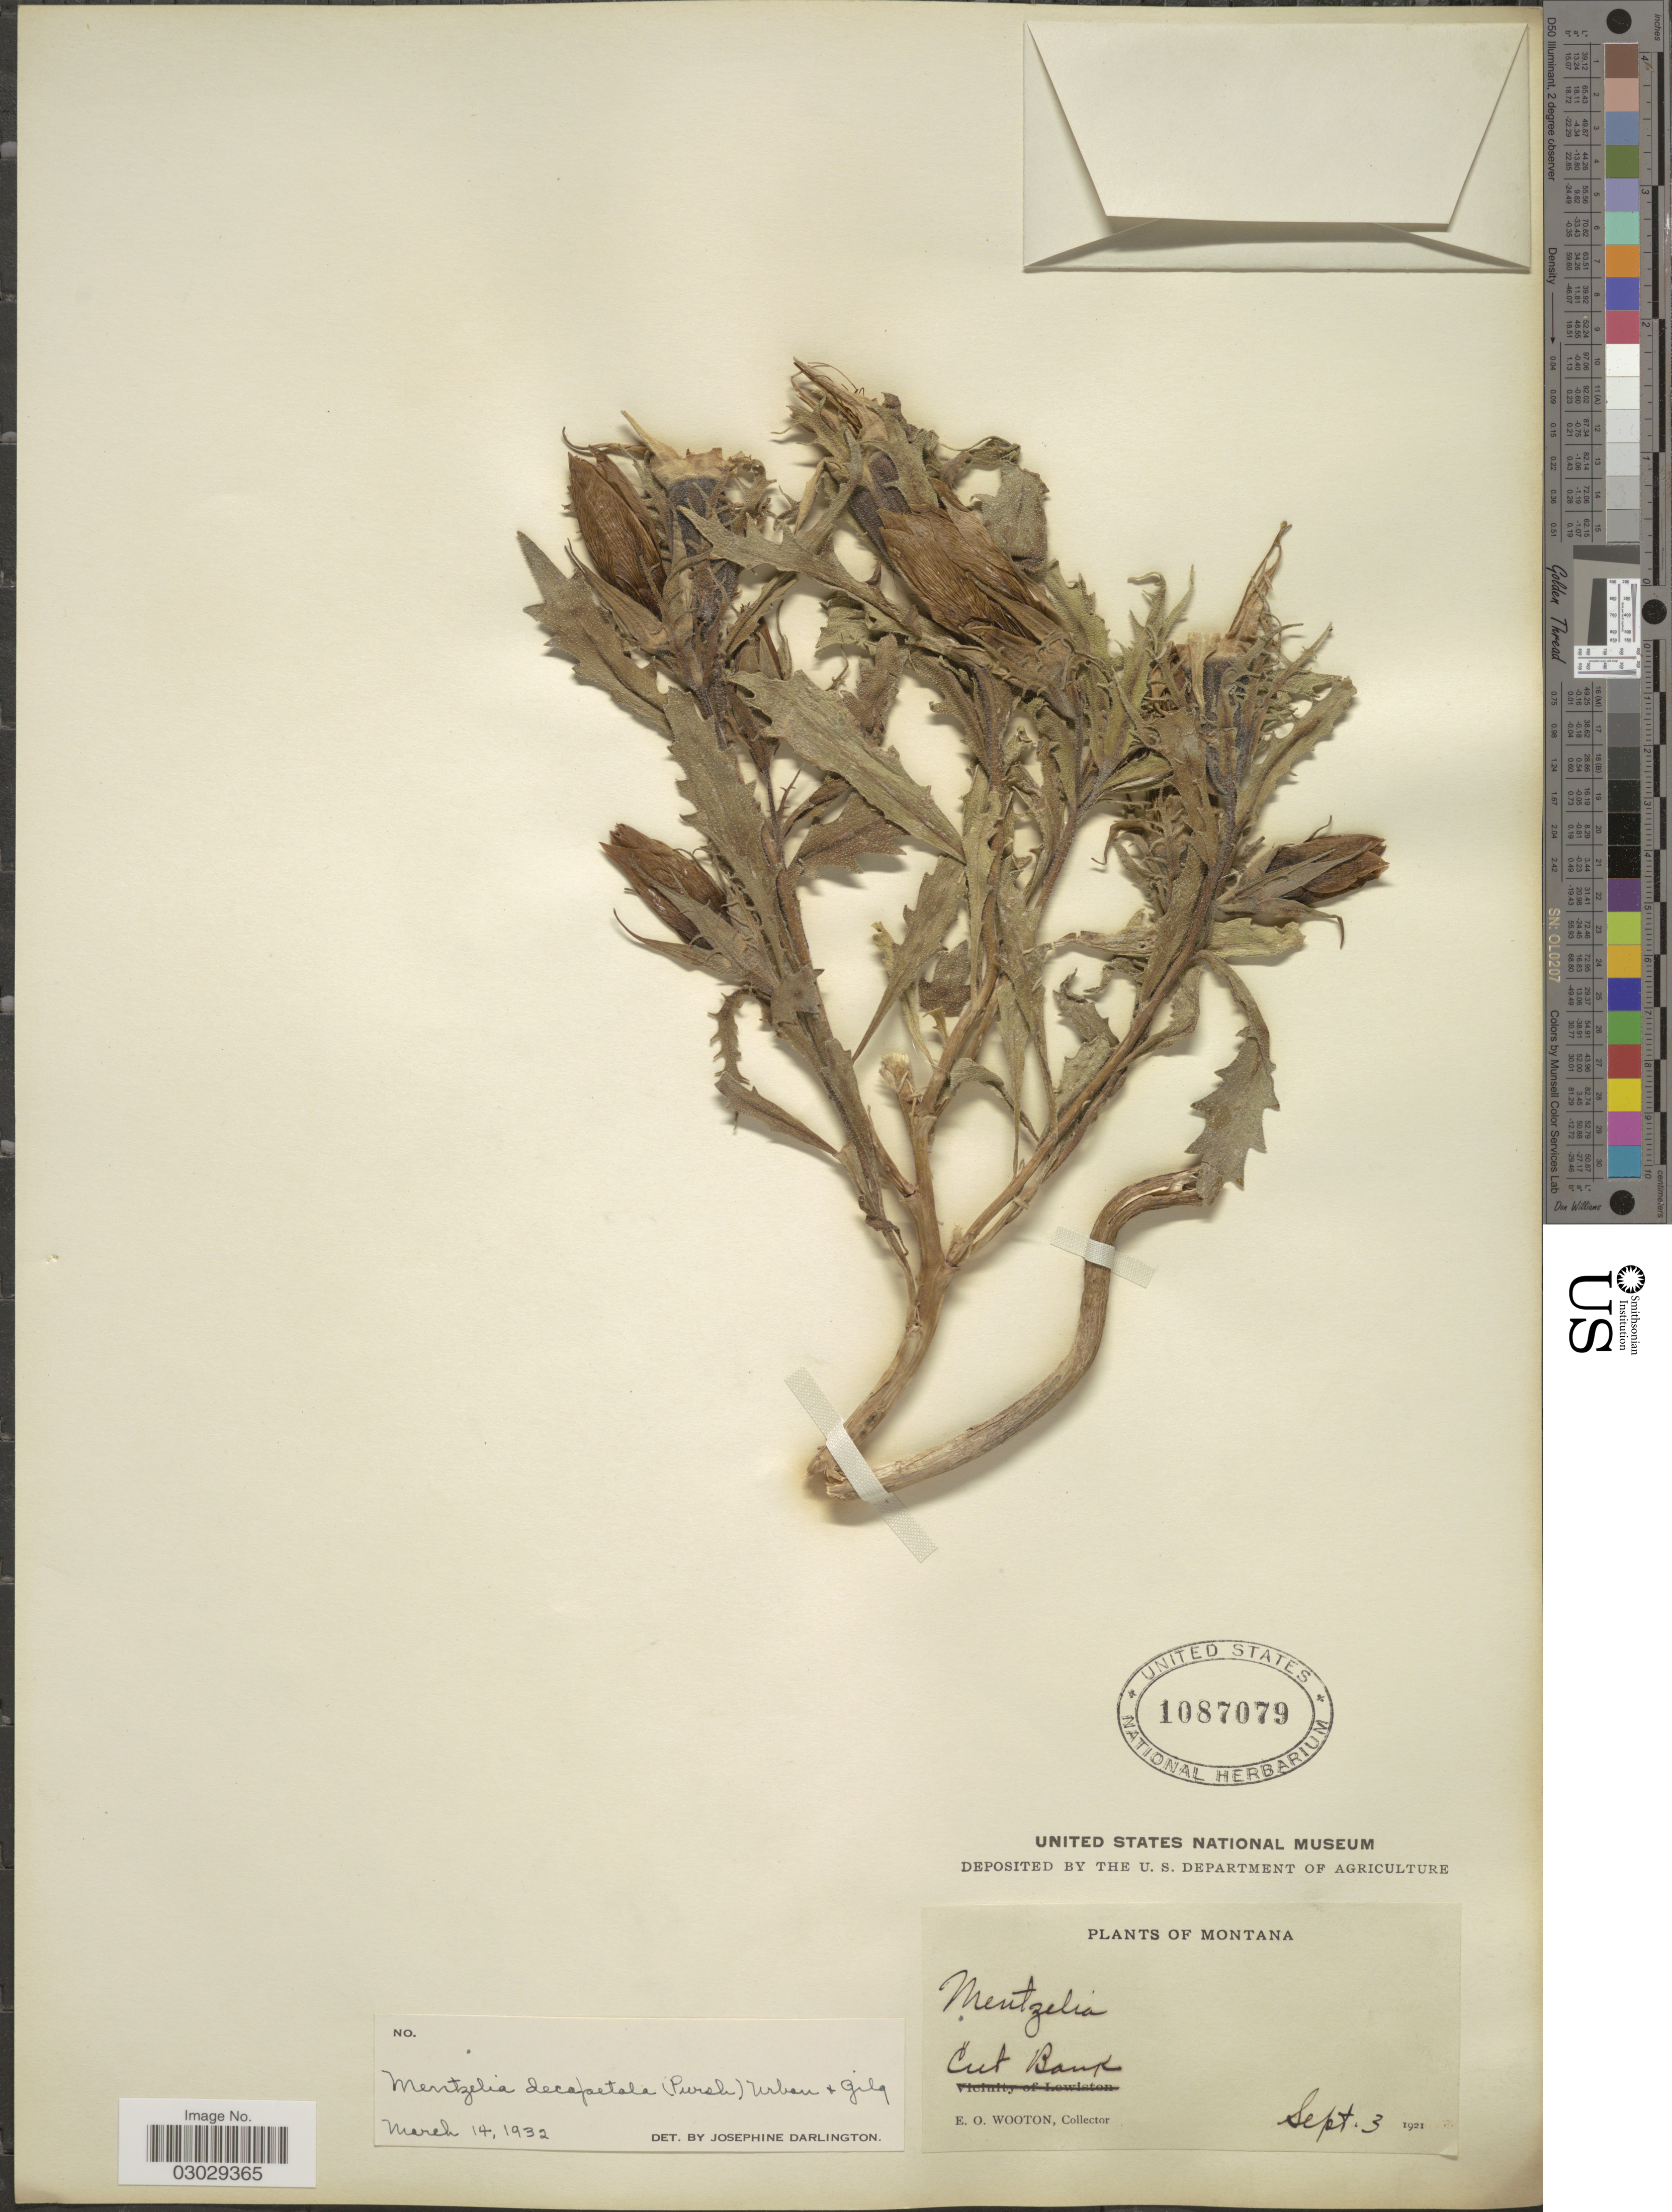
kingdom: Plantae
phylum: Tracheophyta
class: Magnoliopsida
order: Cornales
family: Loasaceae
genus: Mentzelia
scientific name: Mentzelia decapetala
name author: (Sims) Urb.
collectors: E. O. Wooton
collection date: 1921-09-03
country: United States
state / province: Montana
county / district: Glacier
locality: Cut Bank.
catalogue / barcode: US 1087079